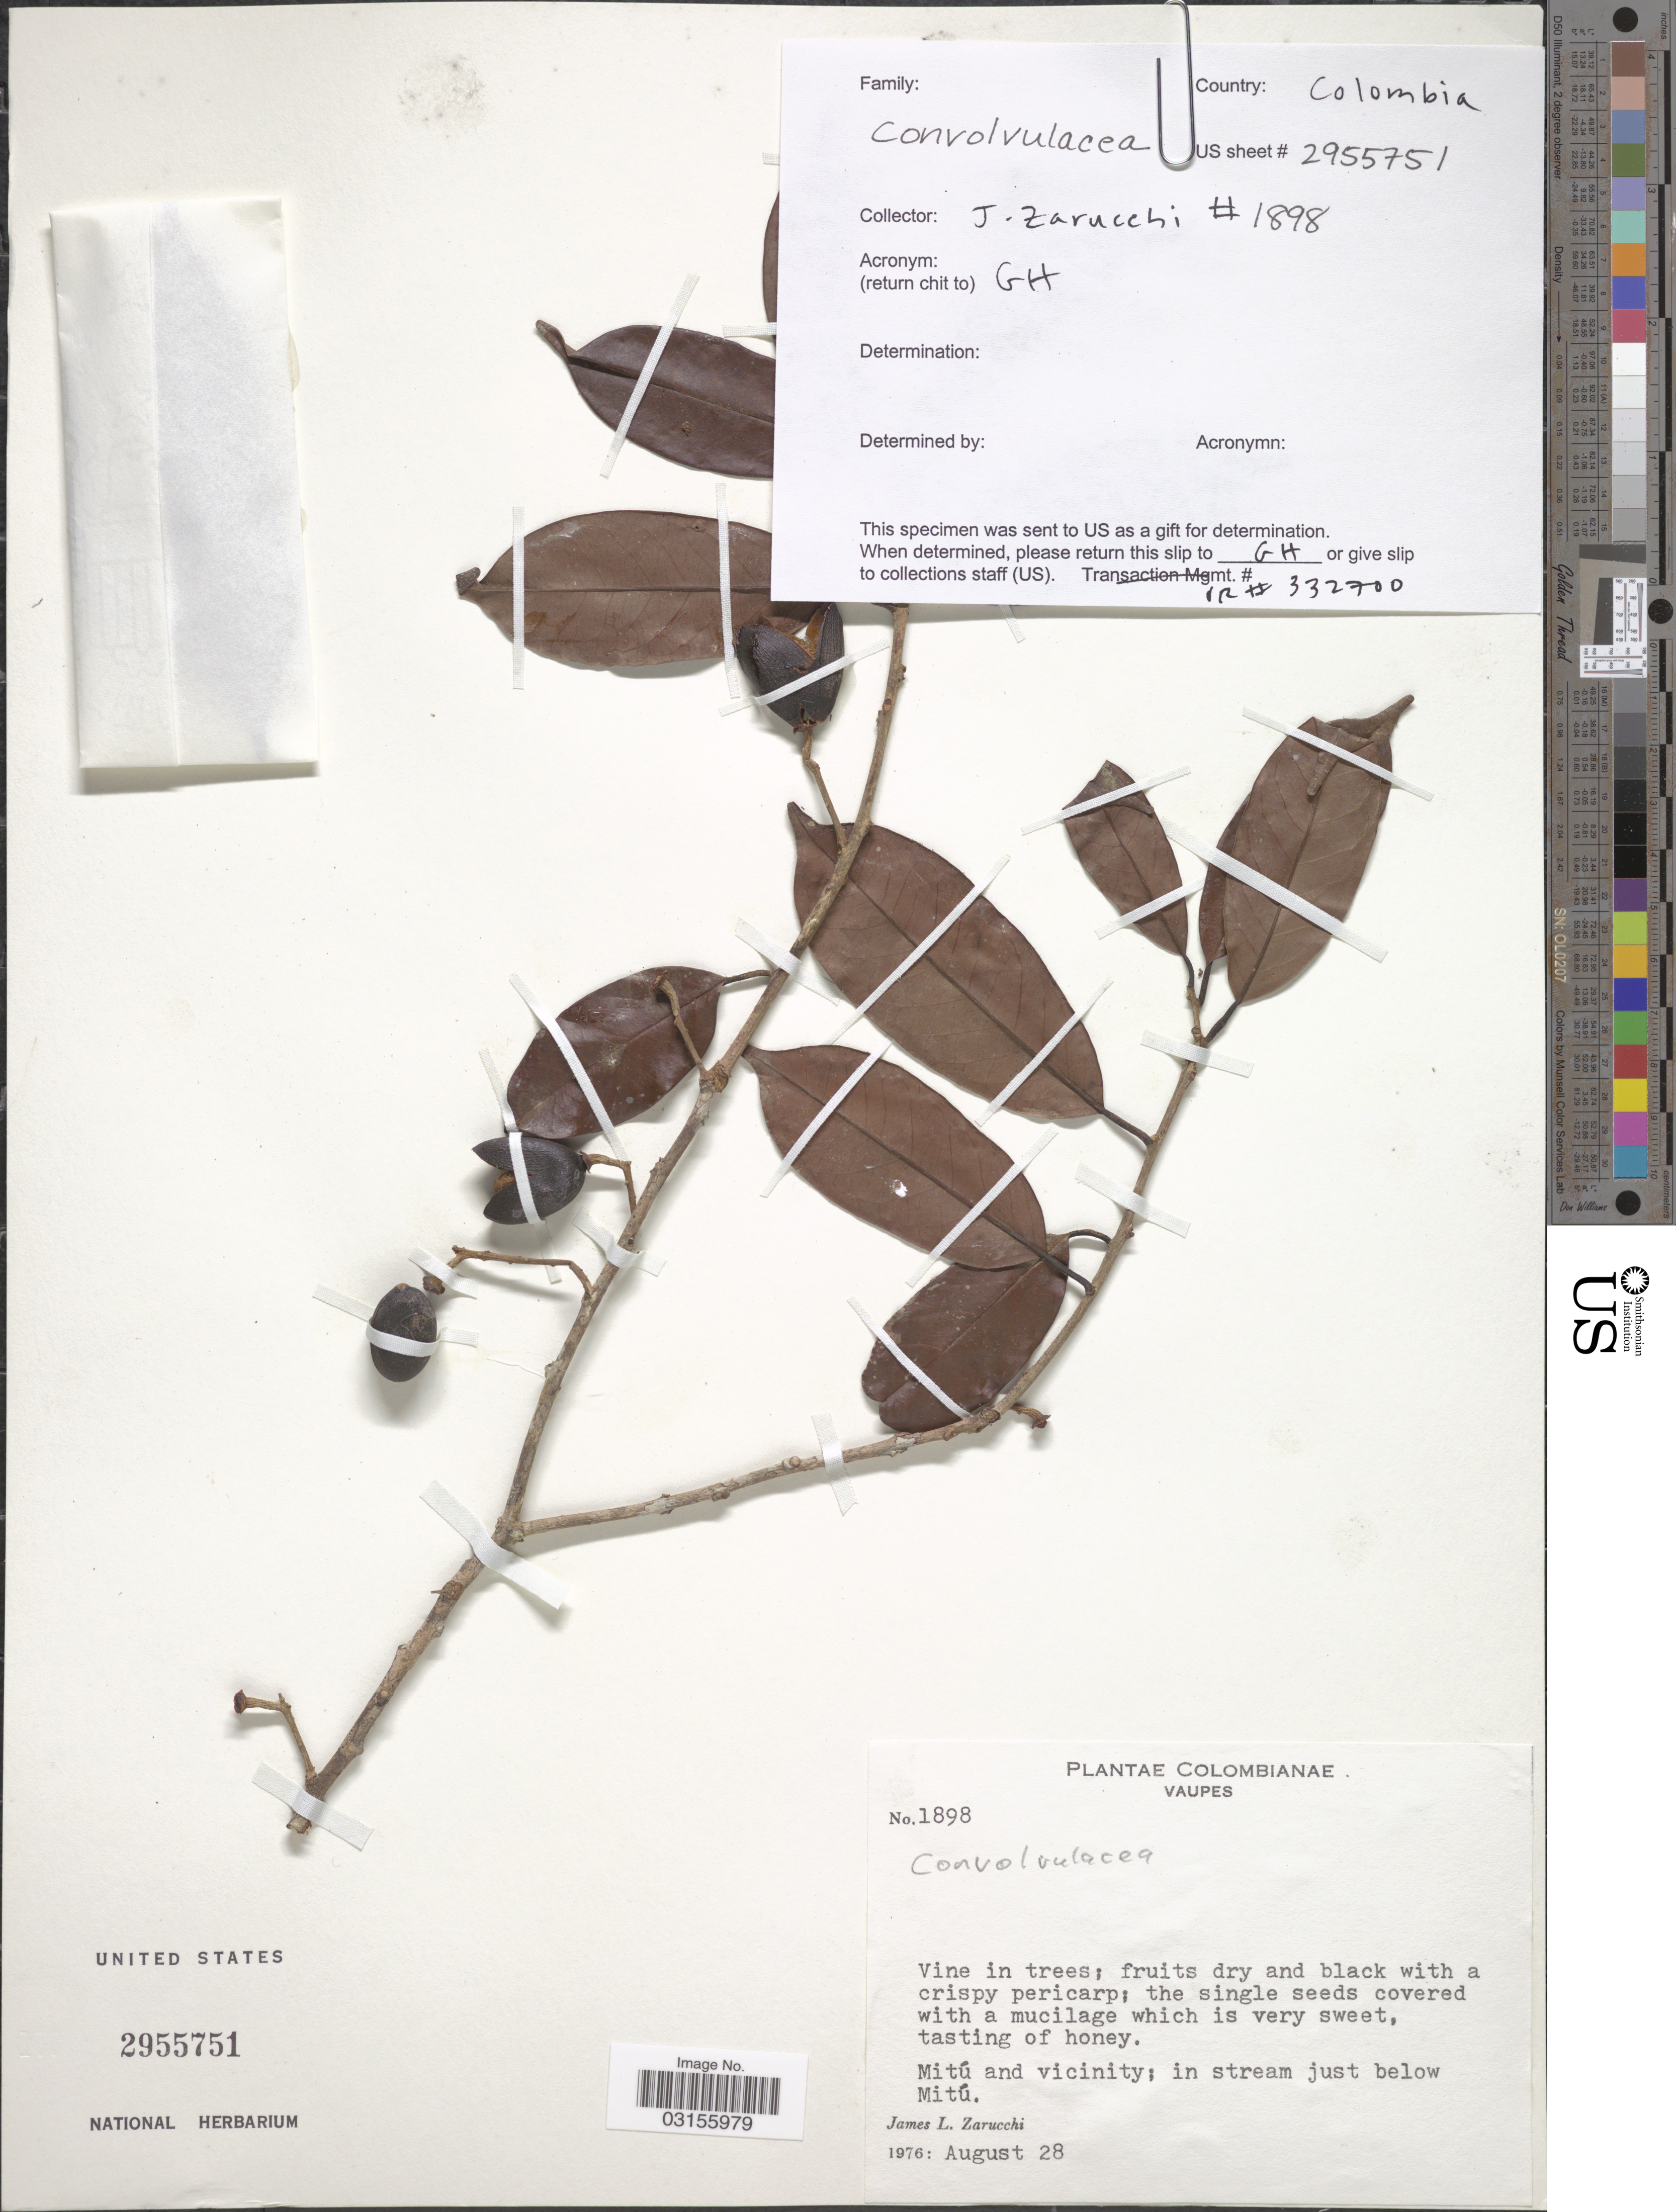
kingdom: Plantae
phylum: Tracheophyta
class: Magnoliopsida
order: Solanales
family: Convolvulaceae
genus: Dicranostyles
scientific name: Dicranostyles scandens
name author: Benth.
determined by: Staples, G. W.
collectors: J. L. Zarucchi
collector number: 1898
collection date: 1976-08-28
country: Colombia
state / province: Vaupés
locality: Mitú and vicinity; in stream just below Mitú.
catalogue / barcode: US 2955751